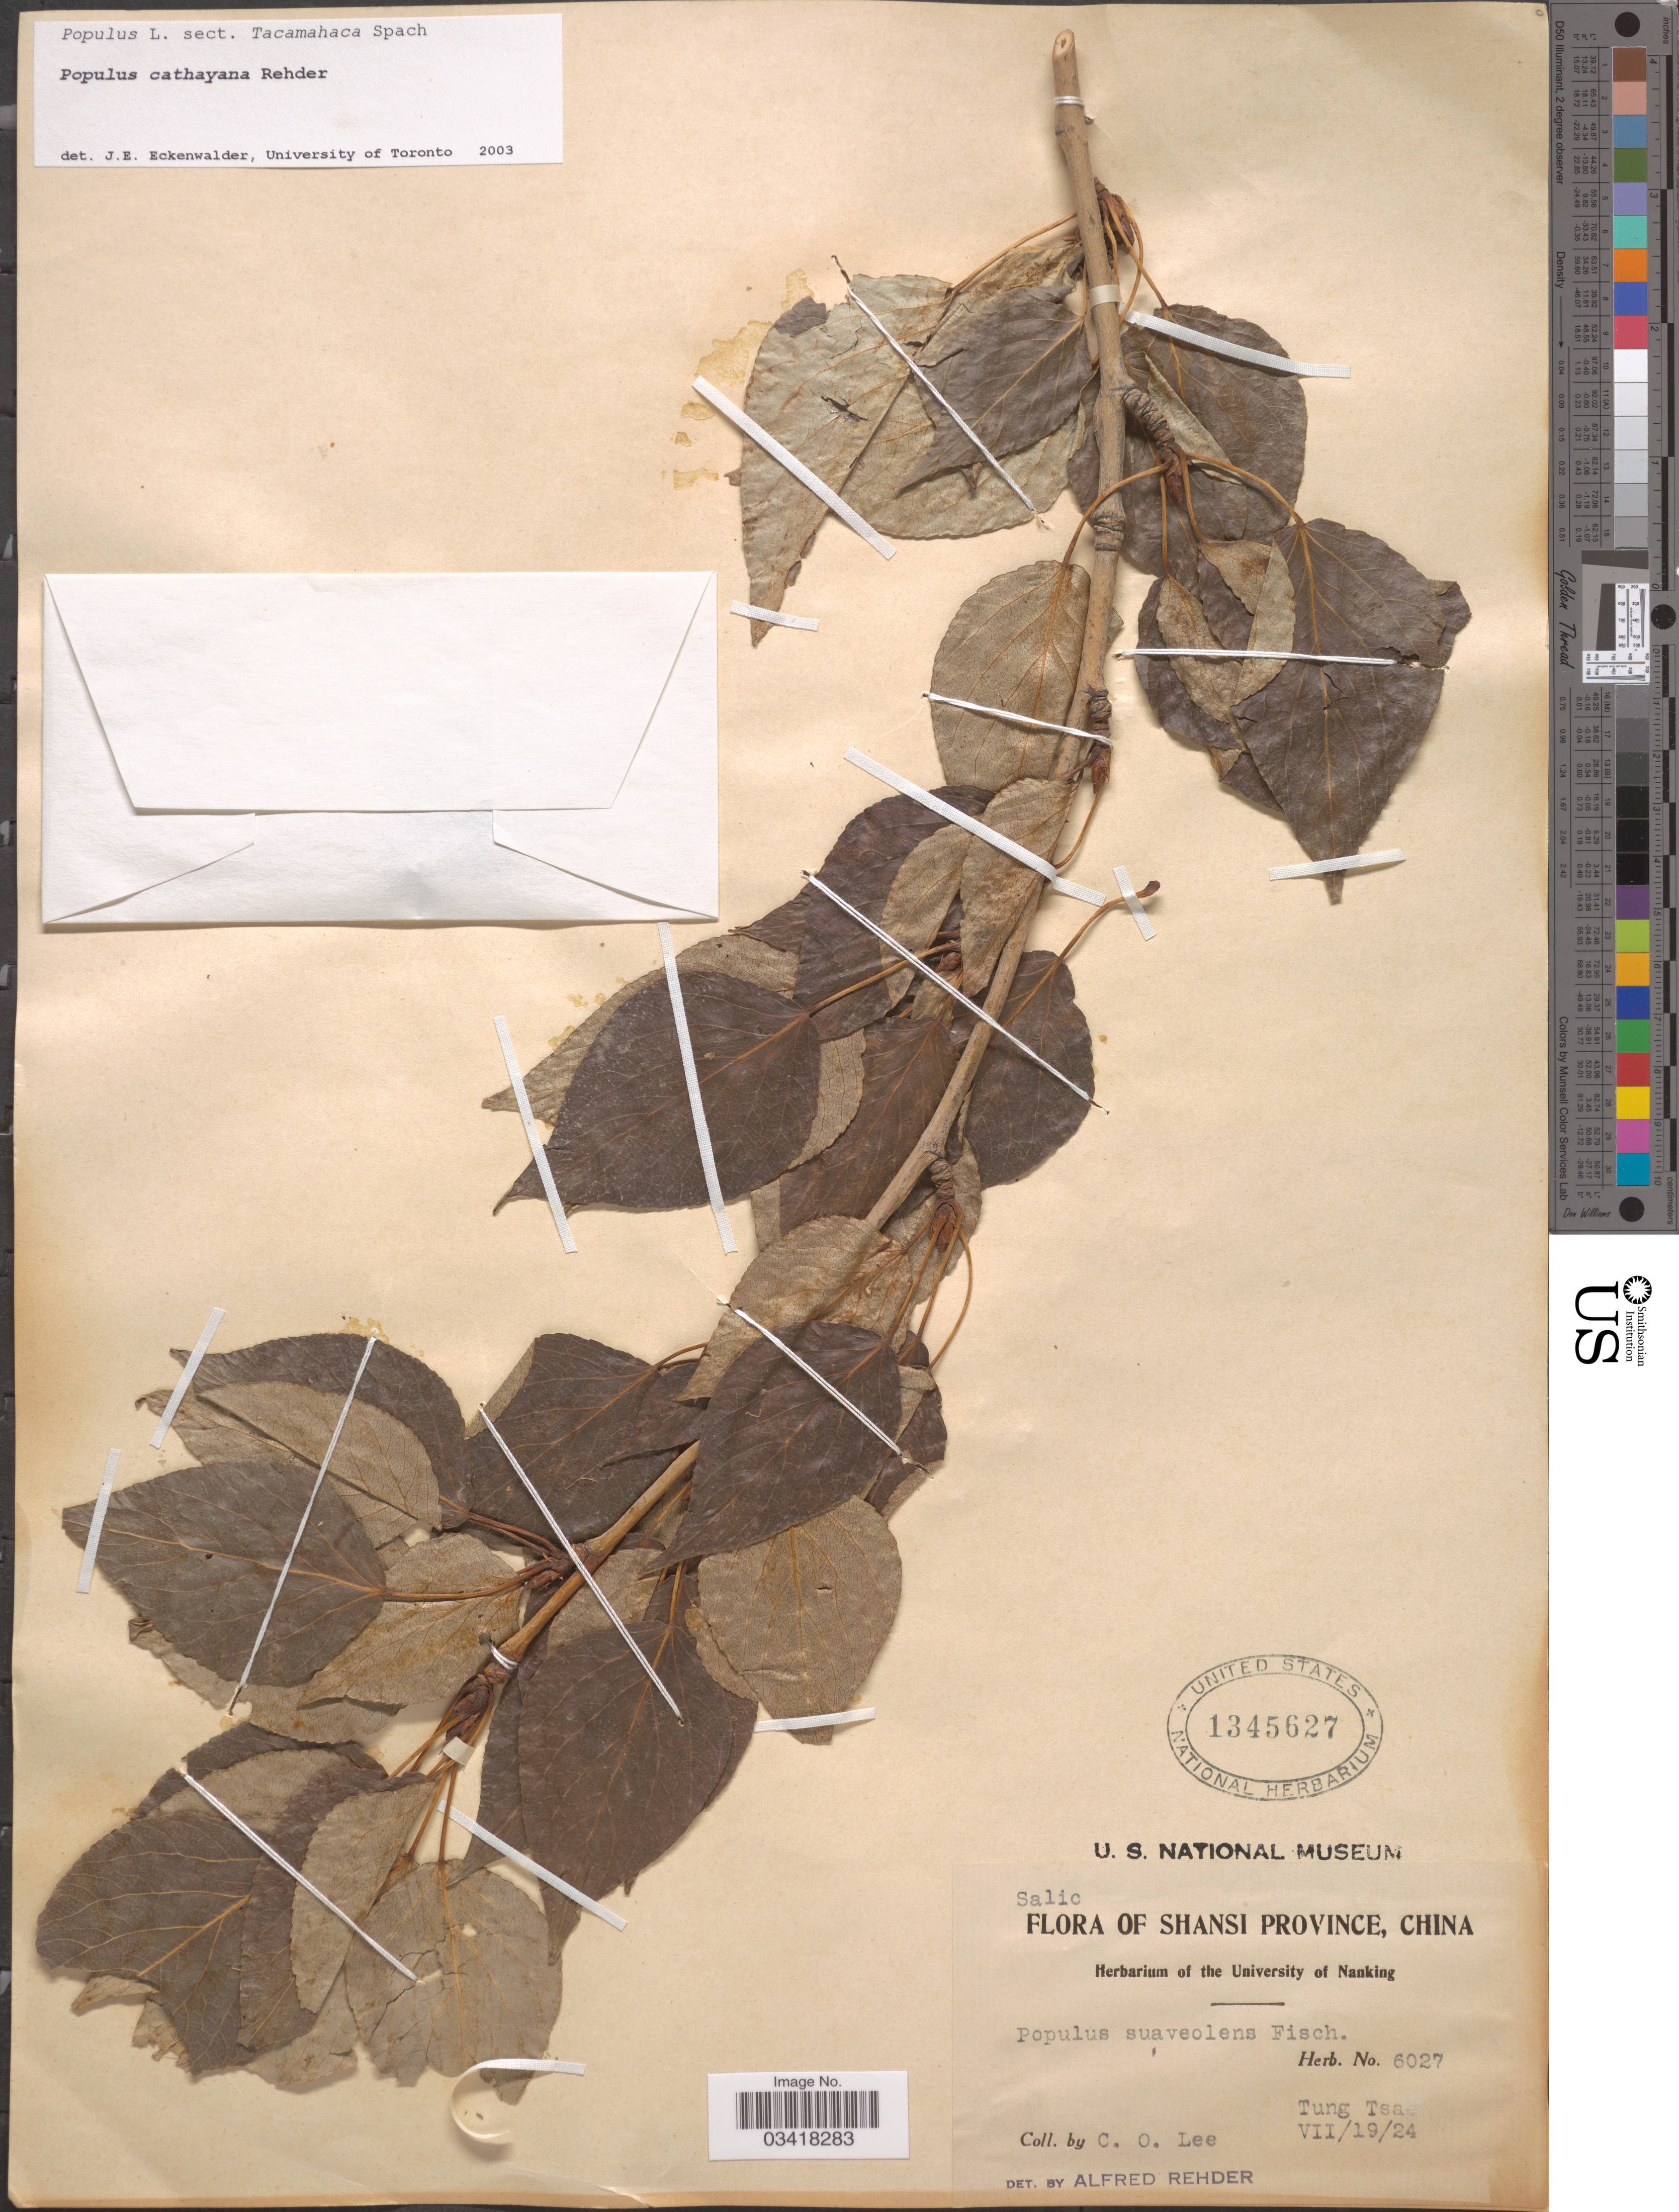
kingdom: Plantae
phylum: Tracheophyta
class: Magnoliopsida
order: Malpighiales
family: Salicaceae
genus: Populus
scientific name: Populus cathayana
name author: Rehder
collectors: C. Lee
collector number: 6027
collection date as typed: Transcribed d/m/y: 19/7/24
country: China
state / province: Shanxi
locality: Shansi Province. Tung Tsaa.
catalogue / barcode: US 1345627